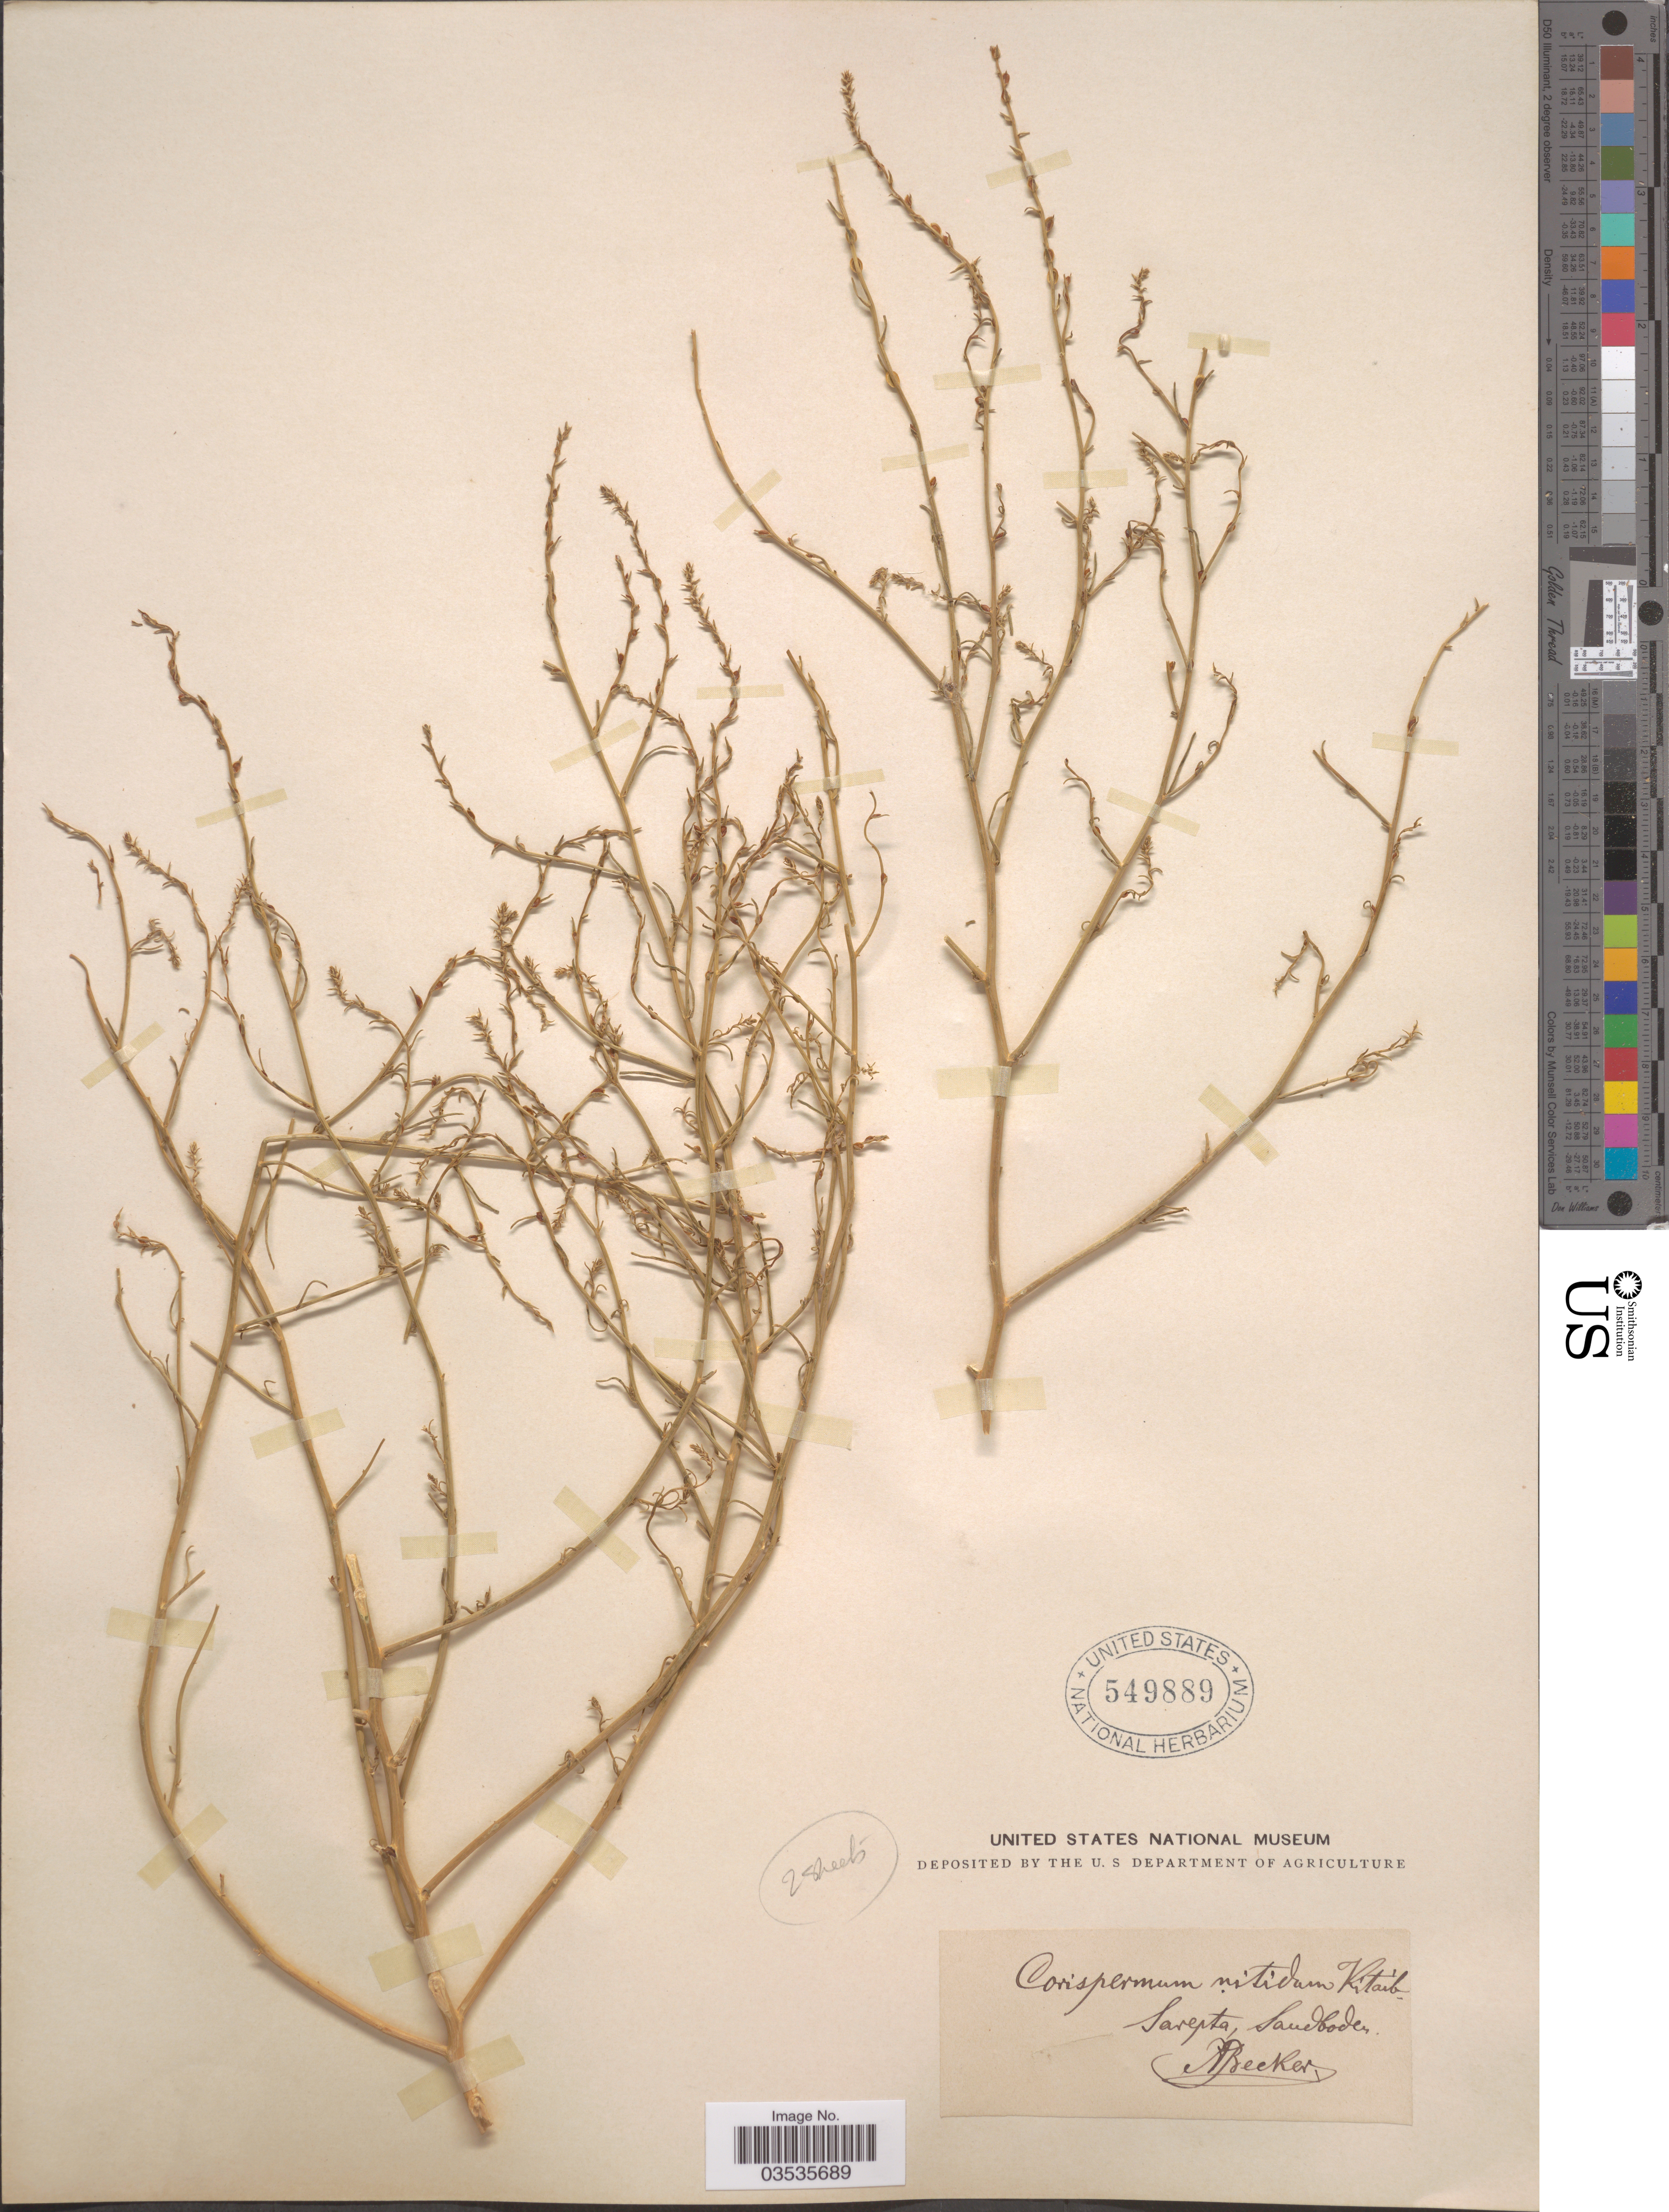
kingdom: Plantae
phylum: Tracheophyta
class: Magnoliopsida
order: Caryophyllales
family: Amaranthaceae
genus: Corispermum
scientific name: Corispermum nitidum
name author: Kit. ex Schult.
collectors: A. Becker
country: Russian Federation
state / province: Volgograd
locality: Sarepta.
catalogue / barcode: US 549889